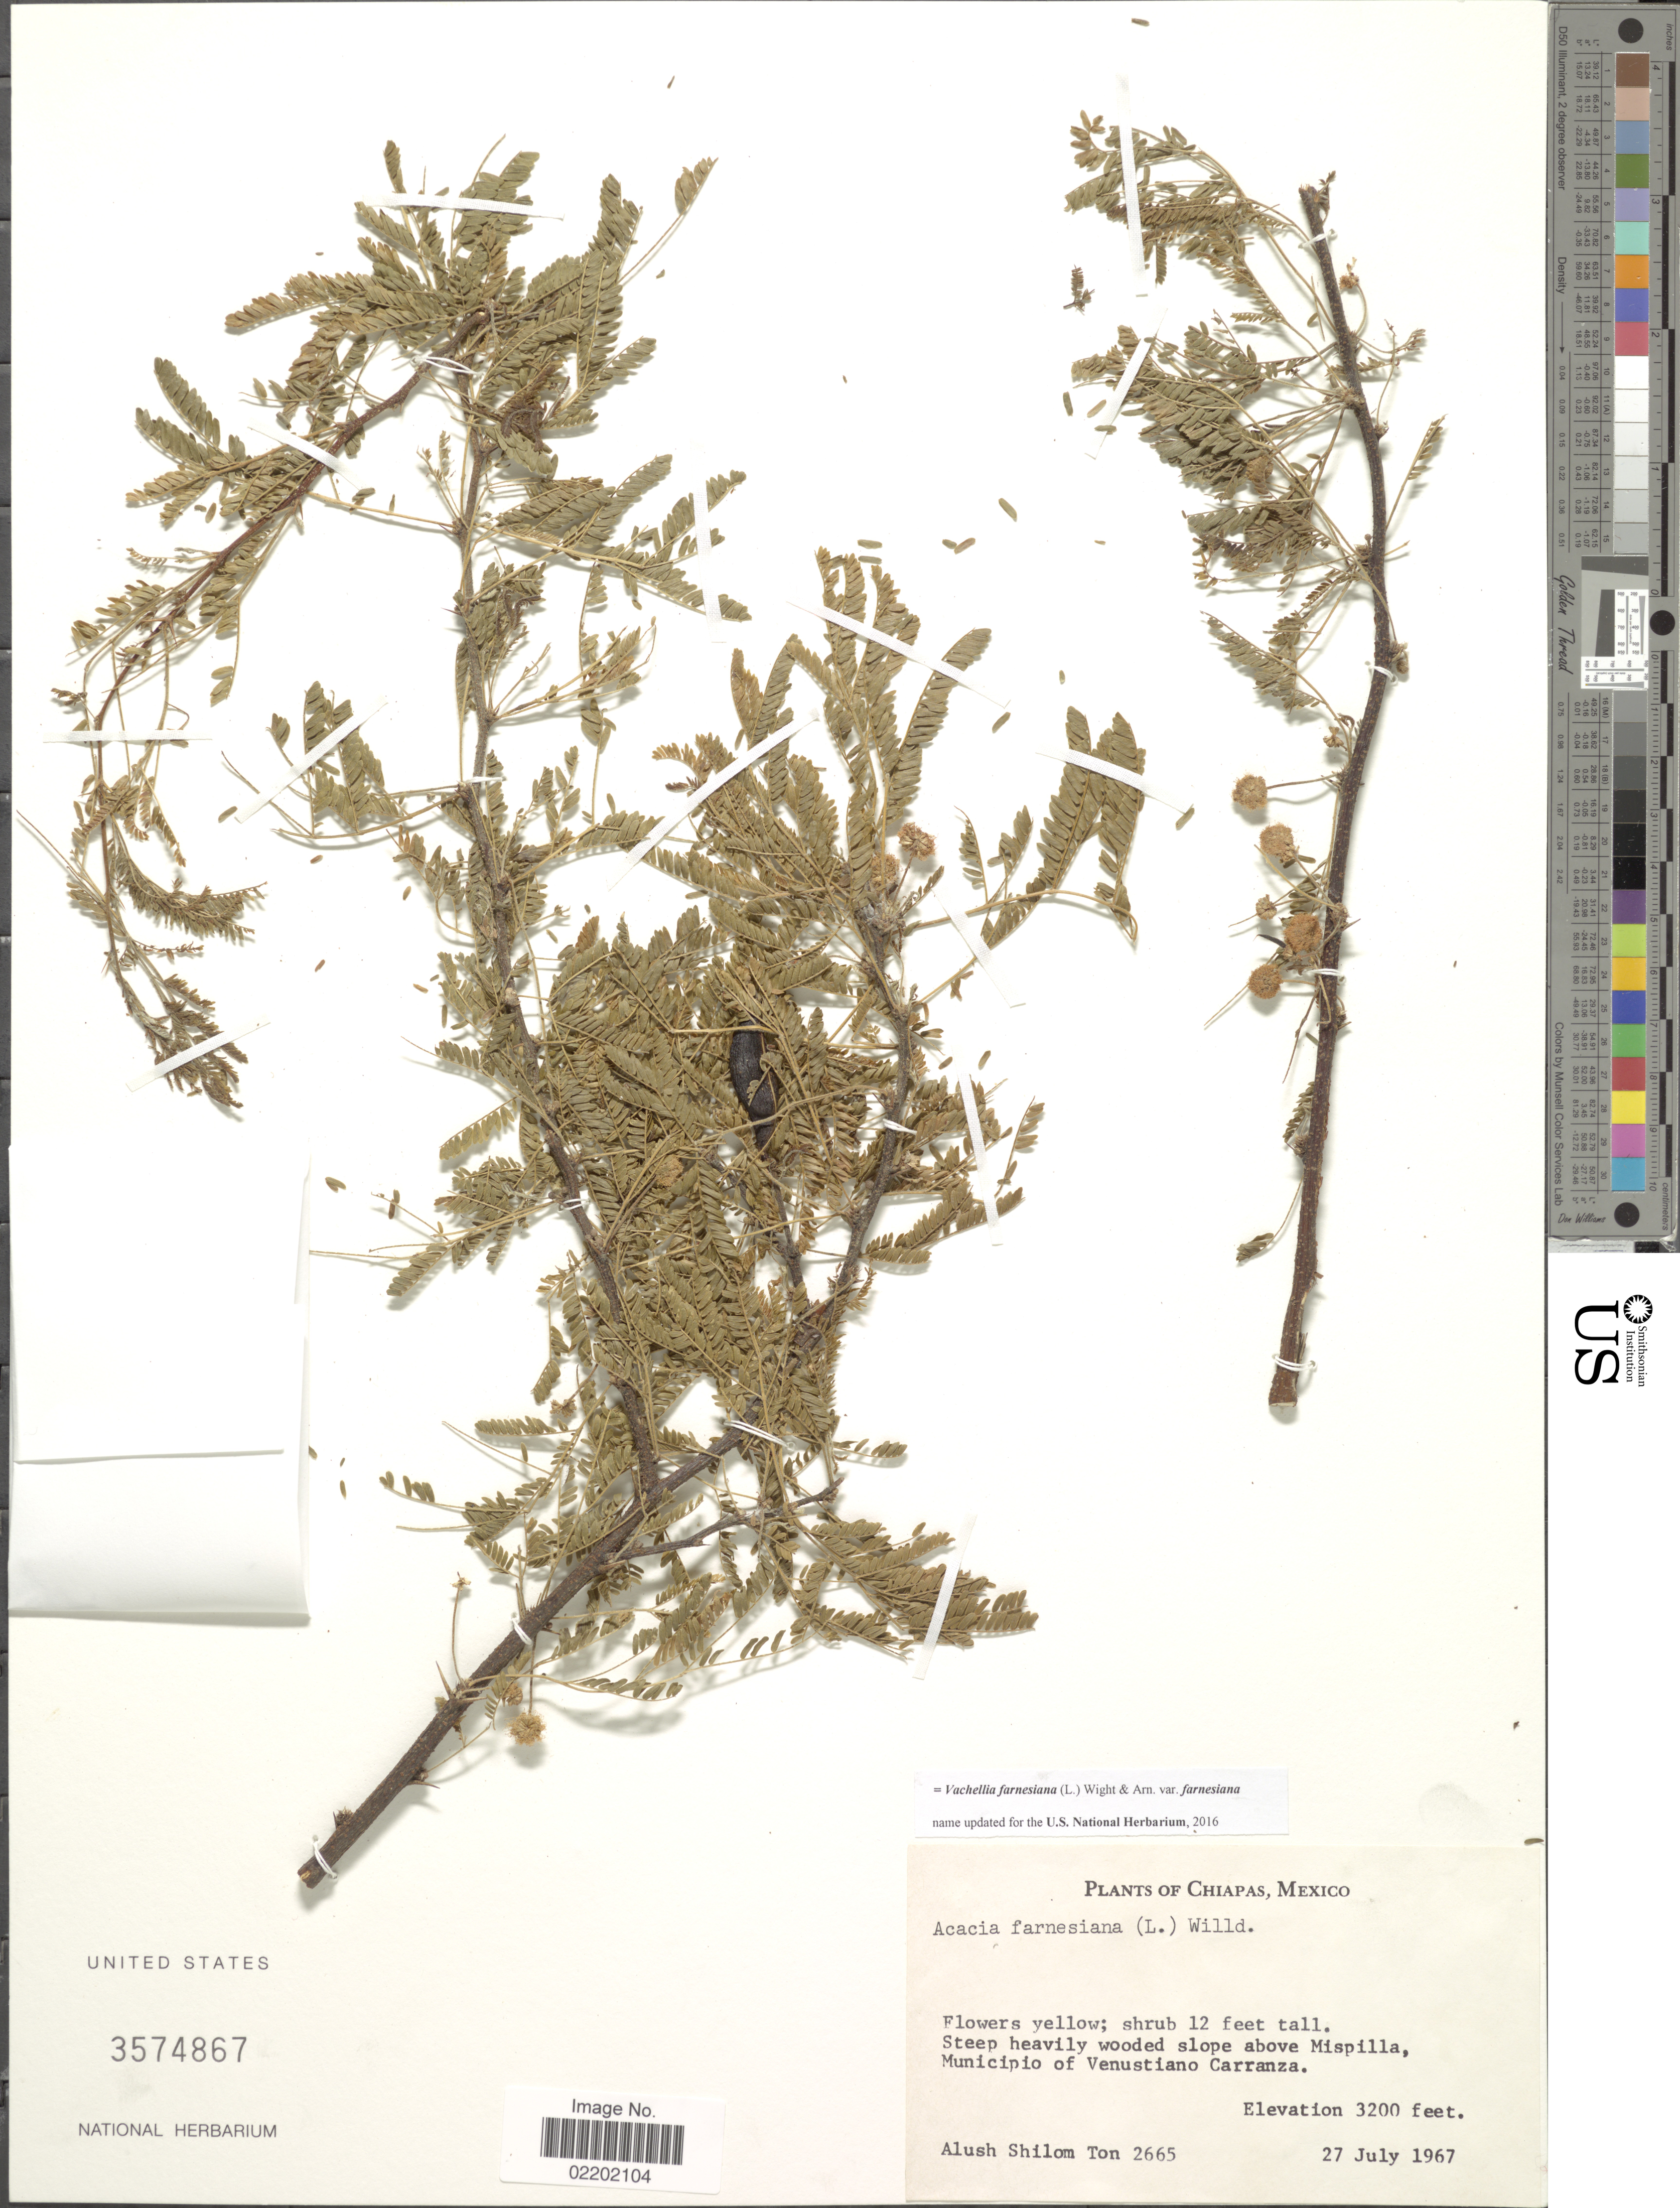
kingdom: Plantae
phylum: Tracheophyta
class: Magnoliopsida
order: Fabales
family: Fabaceae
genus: Vachellia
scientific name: Vachellia farnesiana var. farnesiana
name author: (L.) Wight & Arn.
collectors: A. M. Ton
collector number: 2665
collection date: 1967-07-27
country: Mexico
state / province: Chiapas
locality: Steep heavily wooded slope above Mispilla, Municipio of Venustiano Carranza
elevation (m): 975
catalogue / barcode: US 3574867